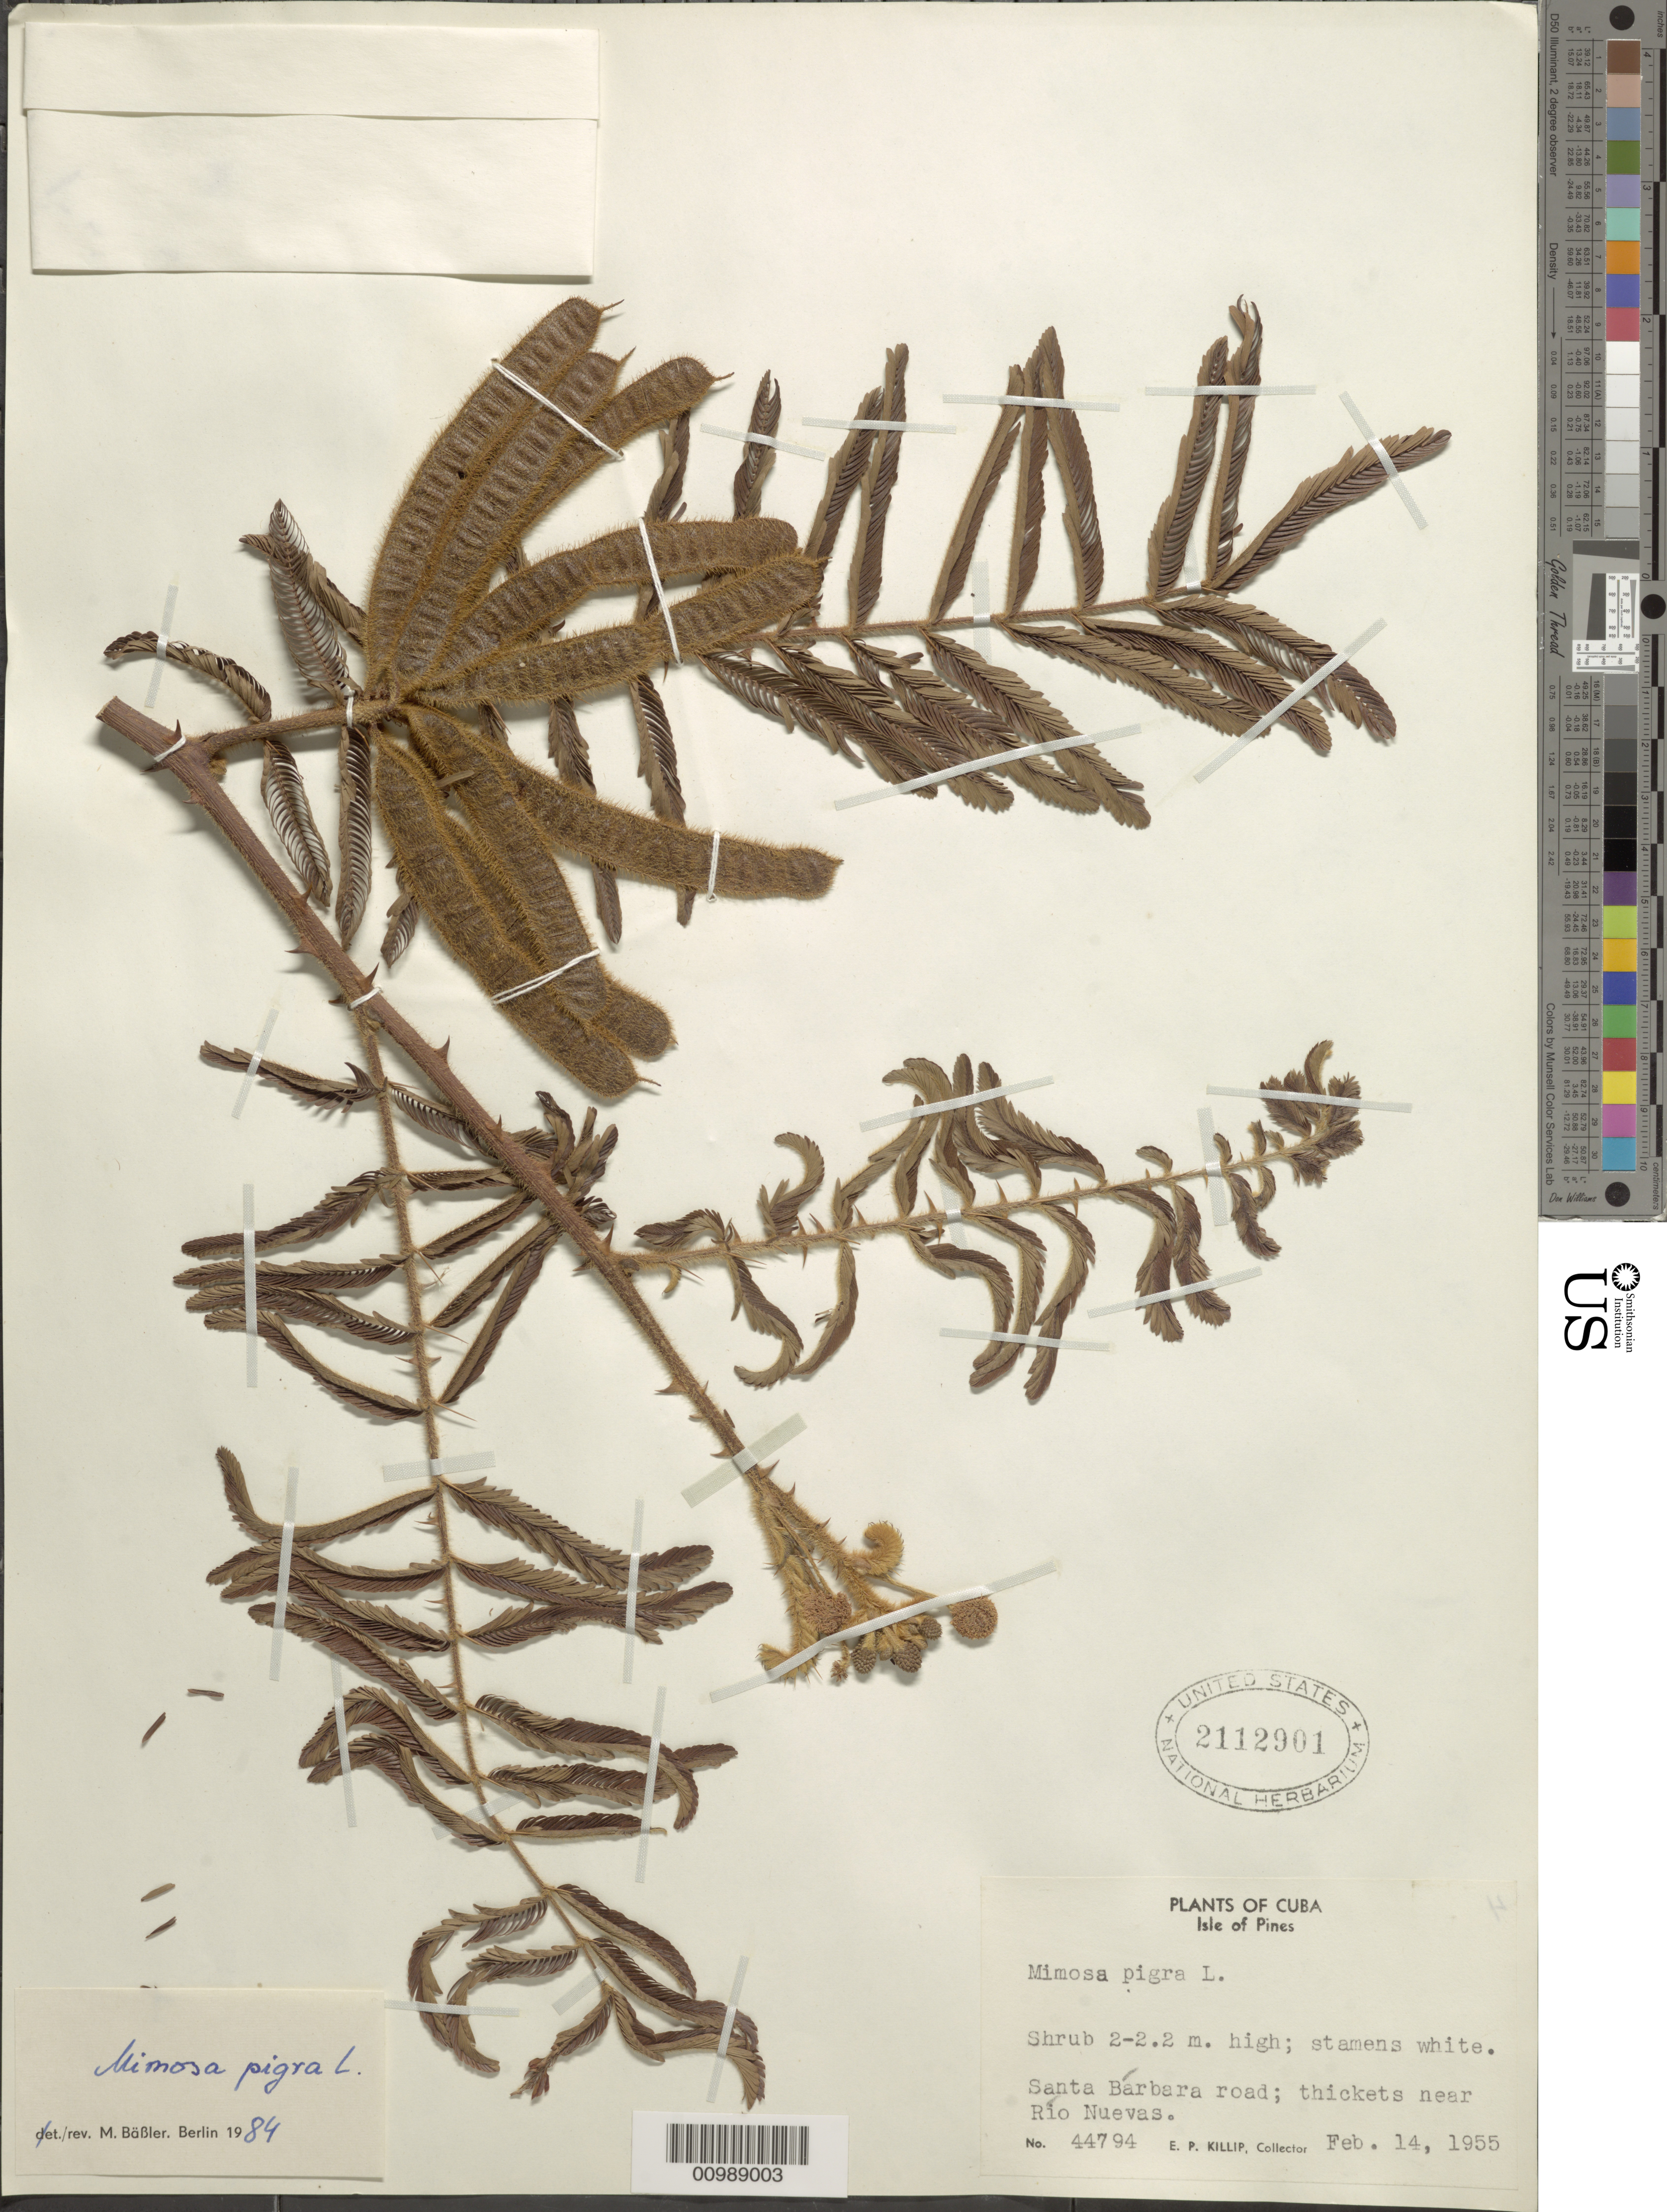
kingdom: Plantae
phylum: Tracheophyta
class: Magnoliopsida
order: Fabales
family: Fabaceae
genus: Mimosa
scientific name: Mimosa pigra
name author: L.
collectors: E. P. Killip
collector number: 44794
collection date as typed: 14 Feb 1955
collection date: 1955-02-14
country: Cuba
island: Cuba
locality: Santa Barbara Road, Near Rio Nuevas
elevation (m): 2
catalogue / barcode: US 2112901